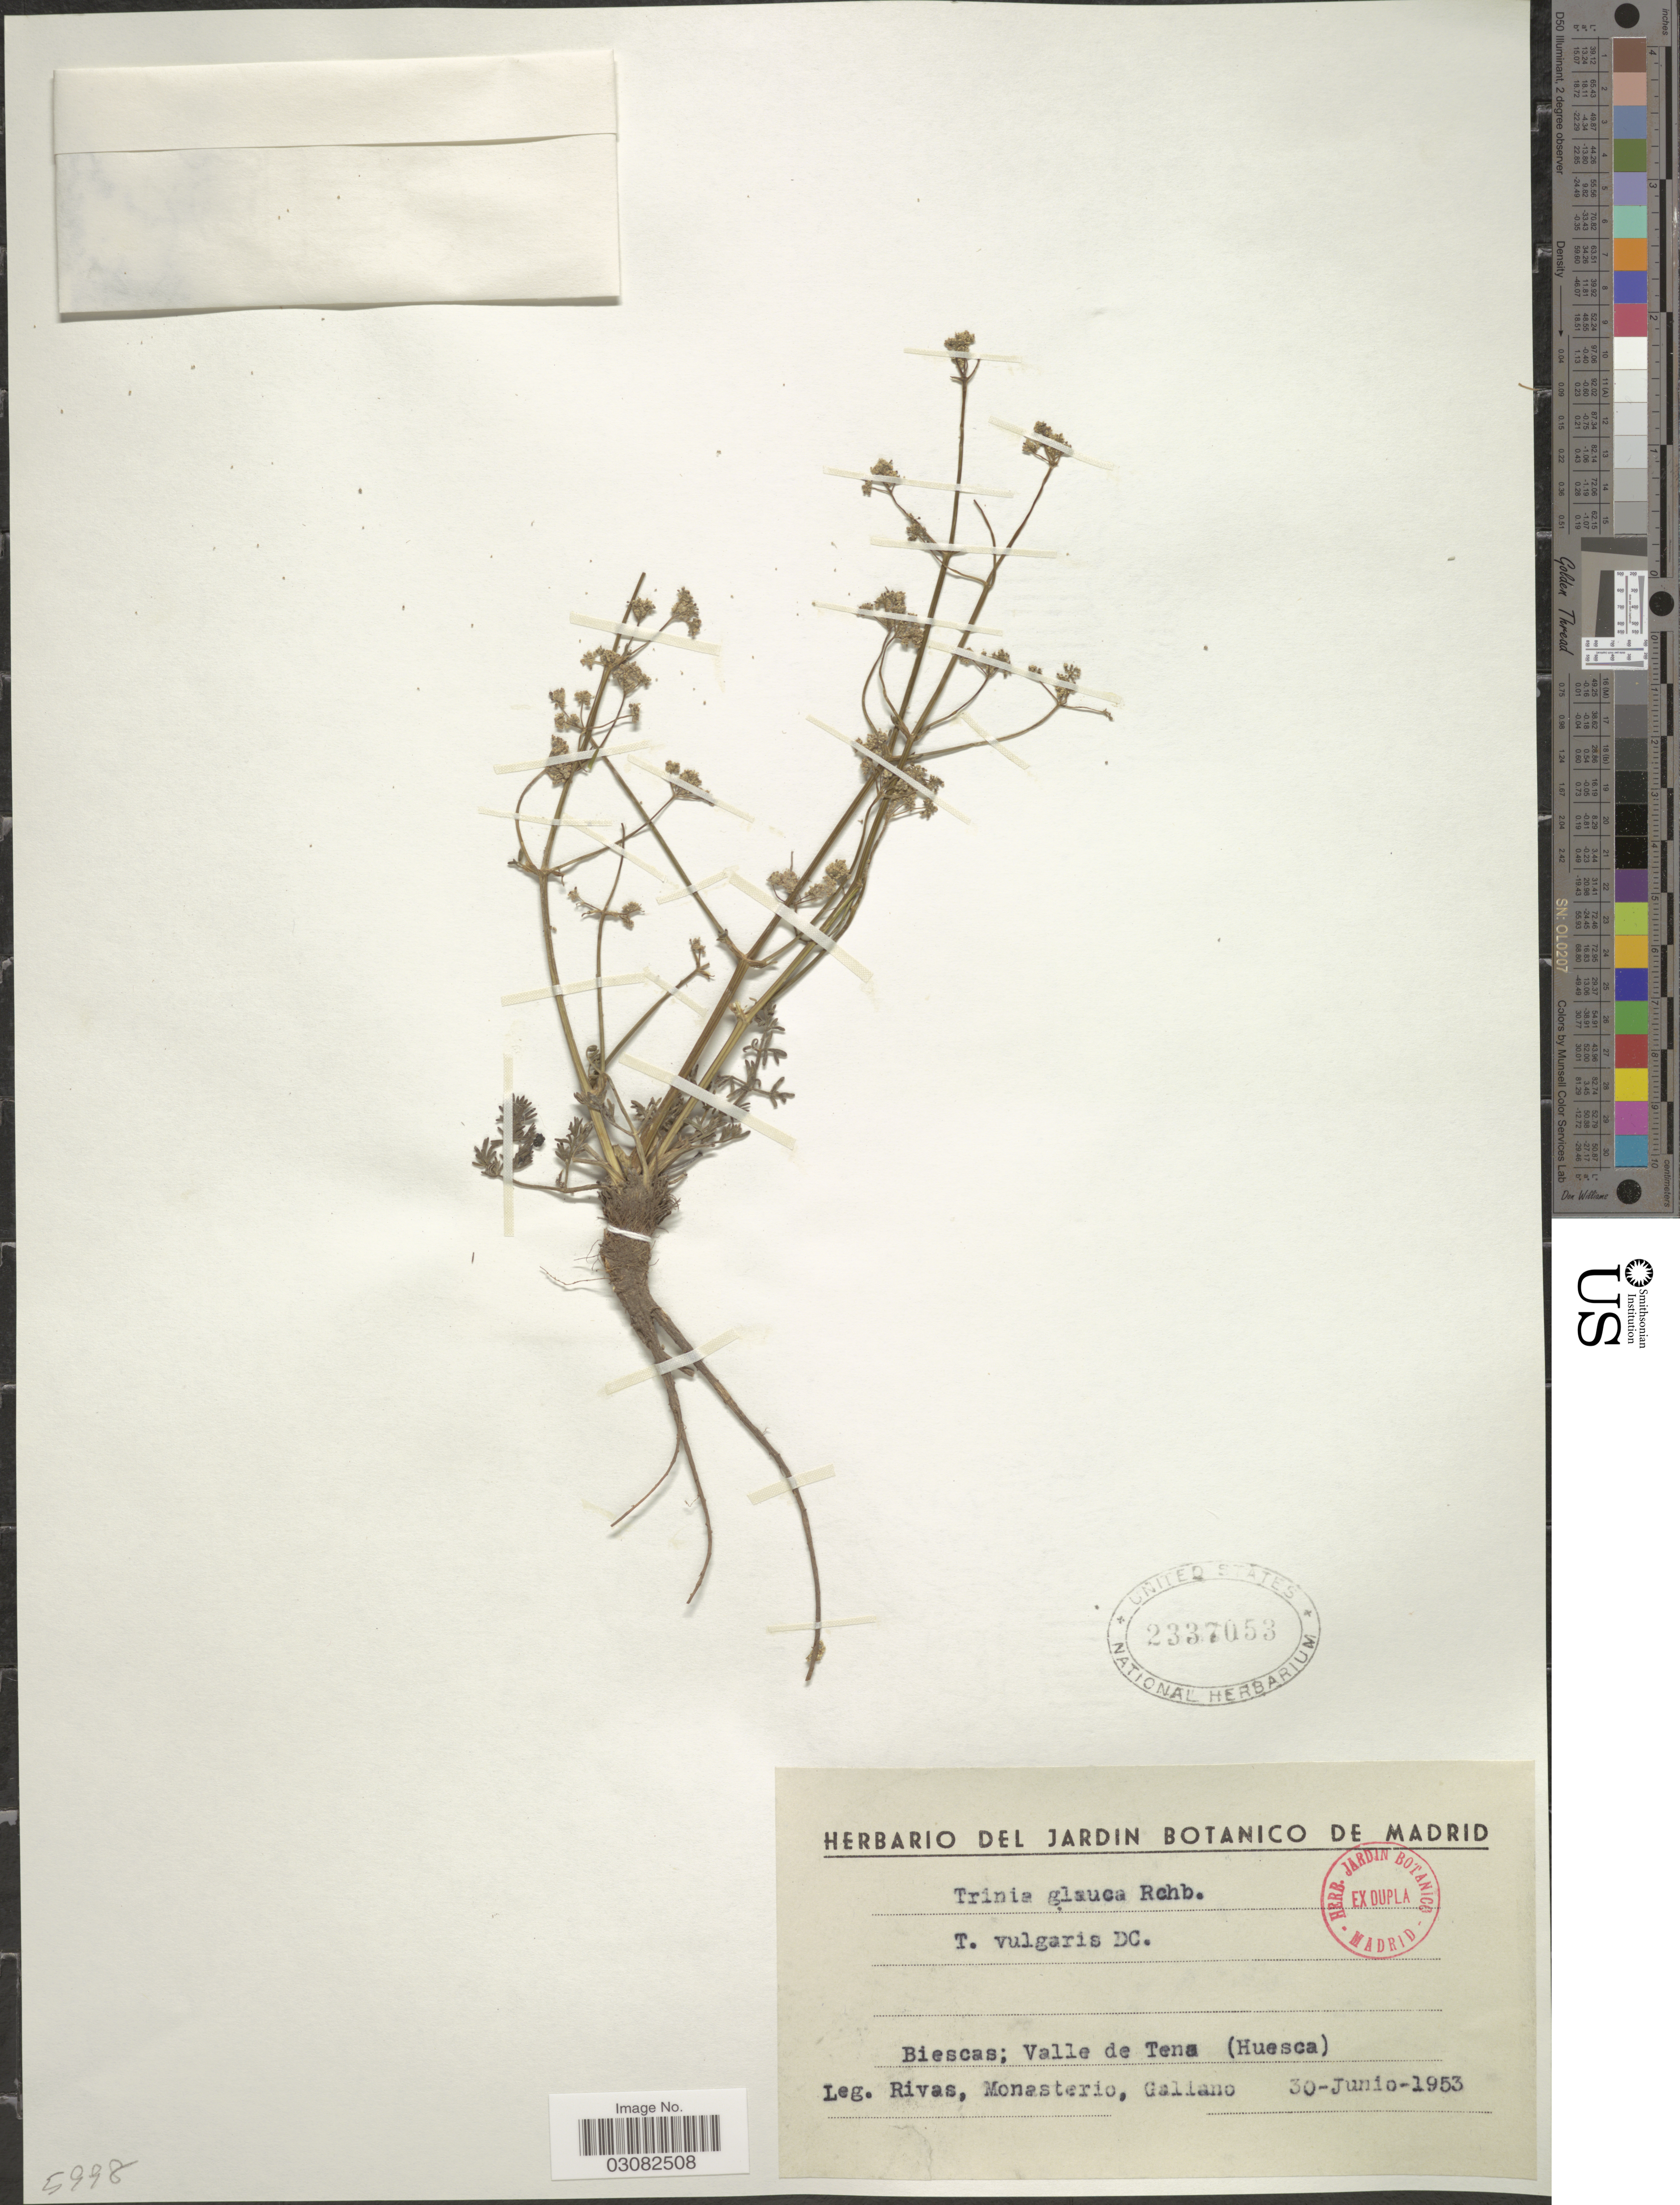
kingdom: Plantae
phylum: Tracheophyta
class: Magnoliopsida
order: Apiales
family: Apiaceae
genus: Trinia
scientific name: Trinia glauca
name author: (L.) Dumort.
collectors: Rivas, Monasterio & Gallano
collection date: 1953-06-30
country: Spain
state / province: Madrid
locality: Biescas; Valle de Tena (Huesca).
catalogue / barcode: US 2337053